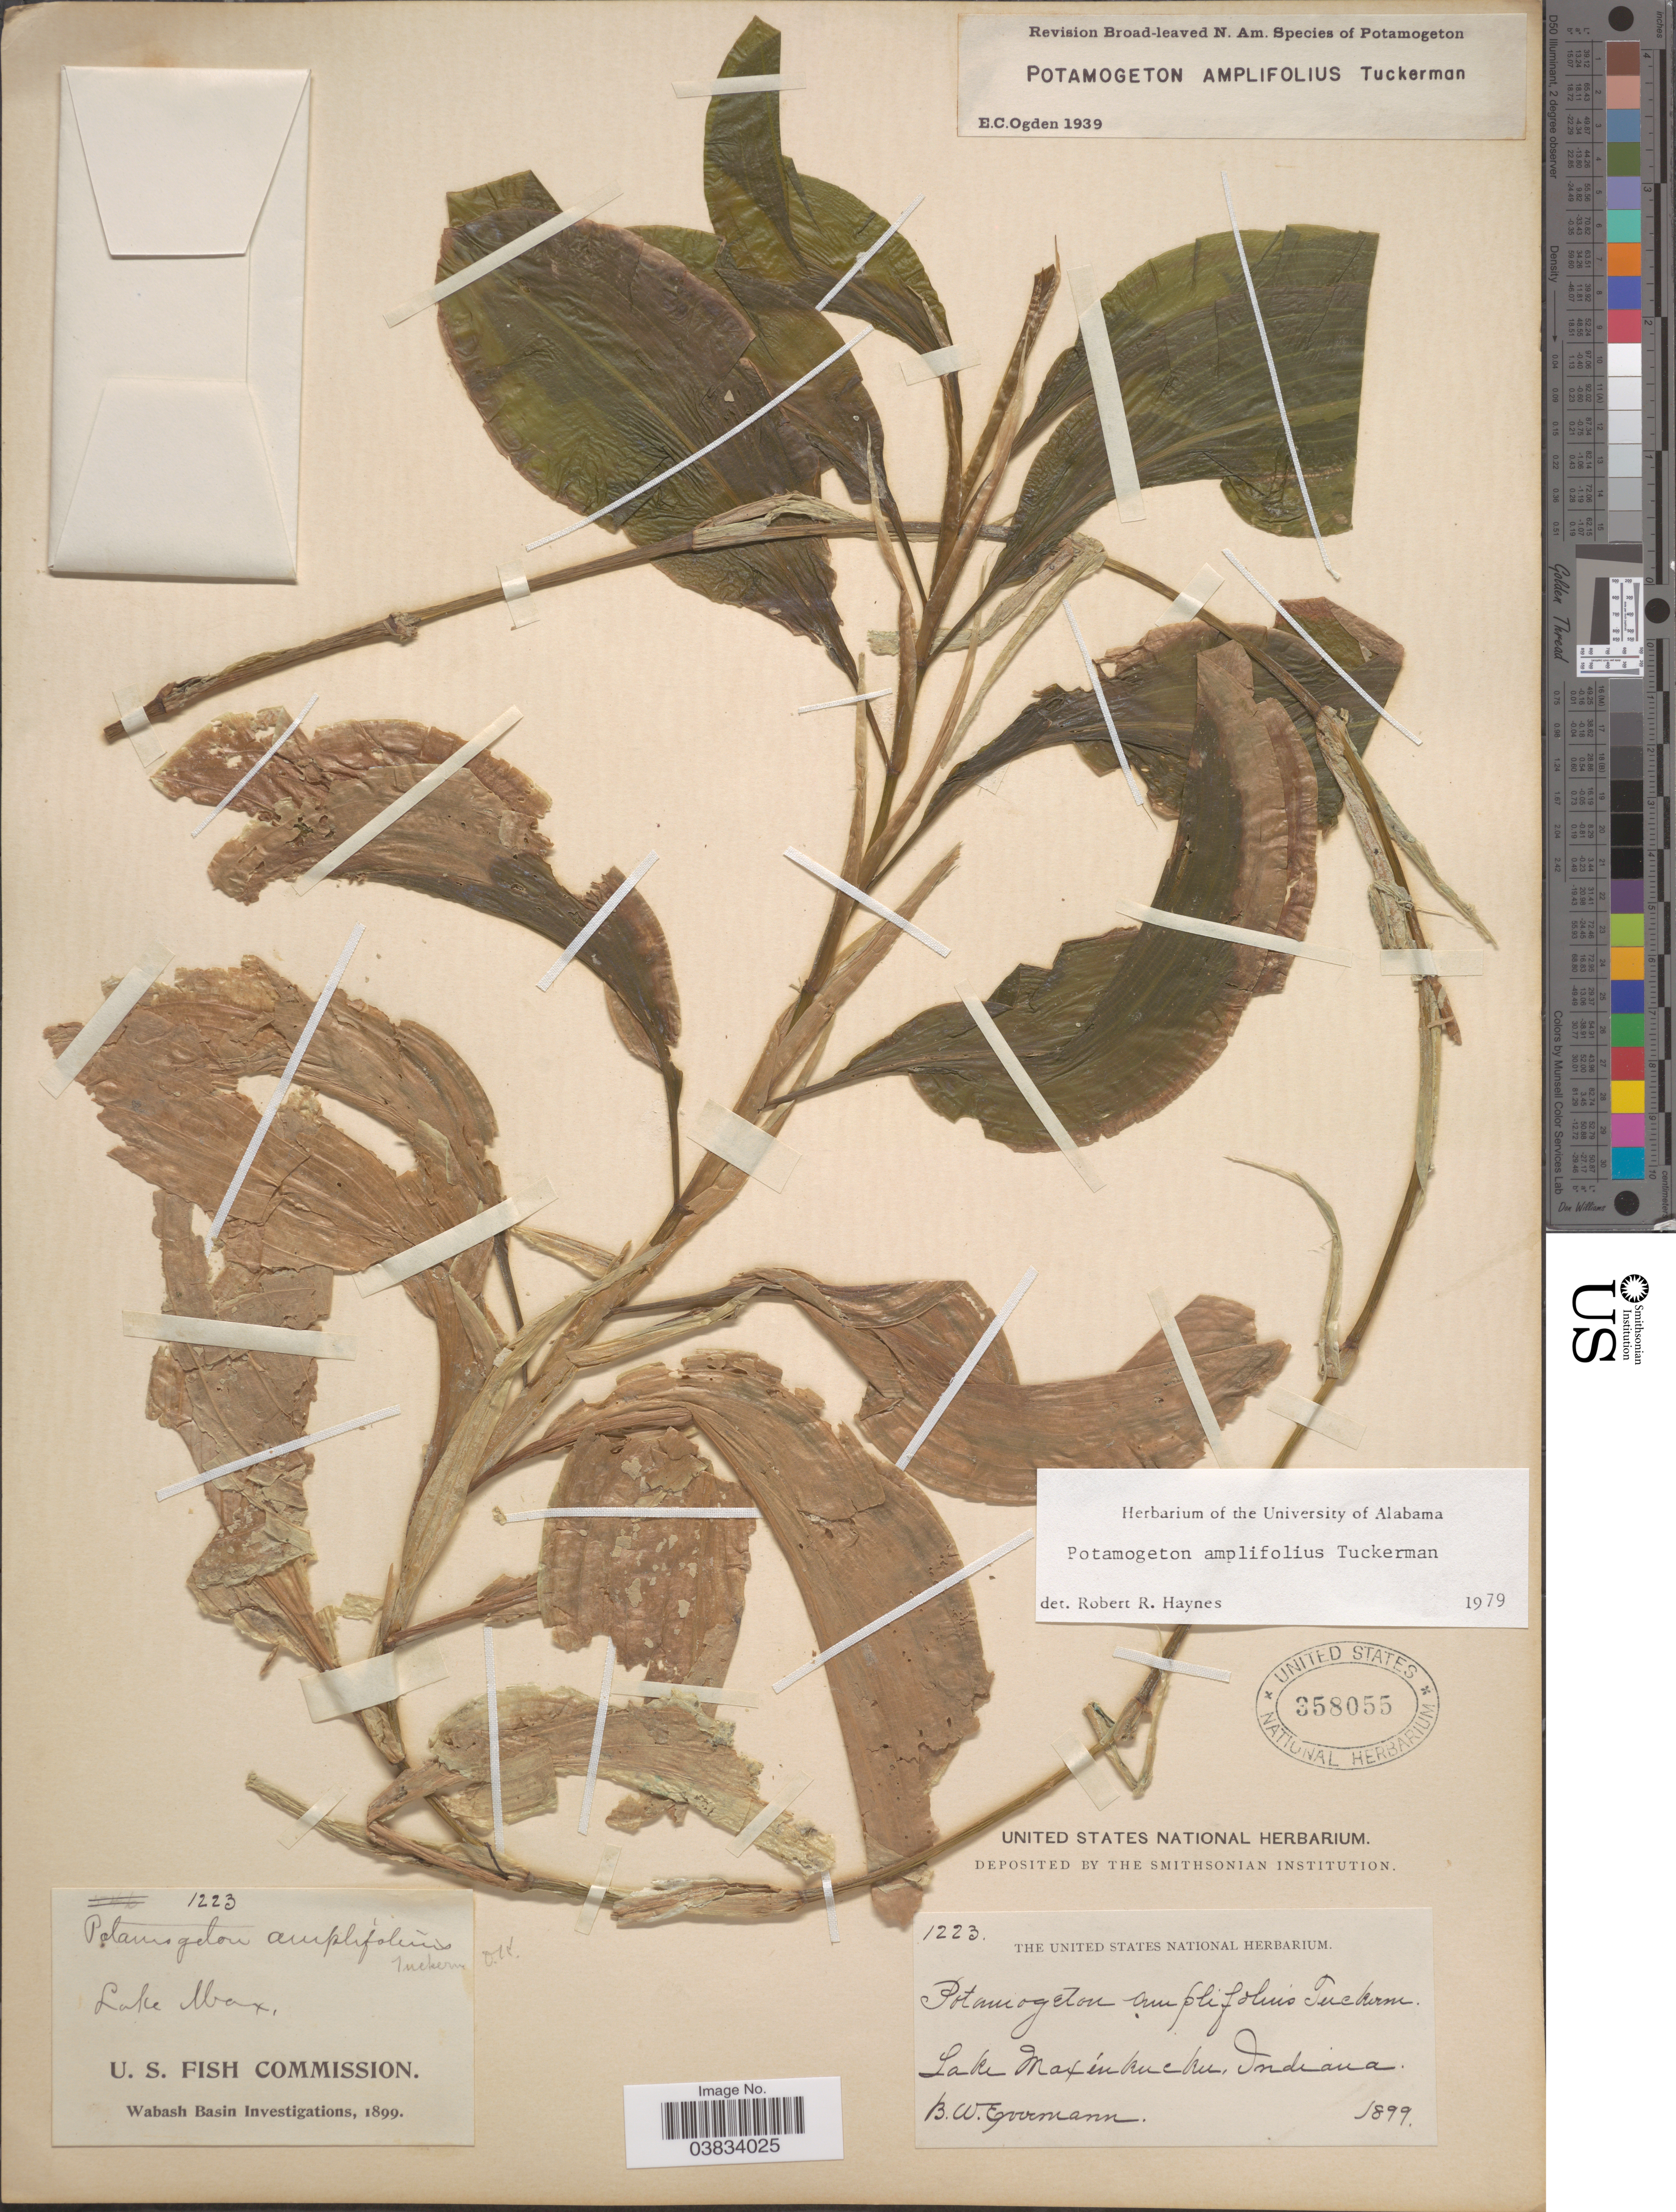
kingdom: Plantae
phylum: Tracheophyta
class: Liliopsida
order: Alismatales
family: Potamogetonaceae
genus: Potamogeton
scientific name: Potamogeton amplifolius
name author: Tuckerm.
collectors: B. W. Evermann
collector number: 1223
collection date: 1899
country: United States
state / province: Indiana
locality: Lake Maxinkuckee.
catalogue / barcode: US 358055